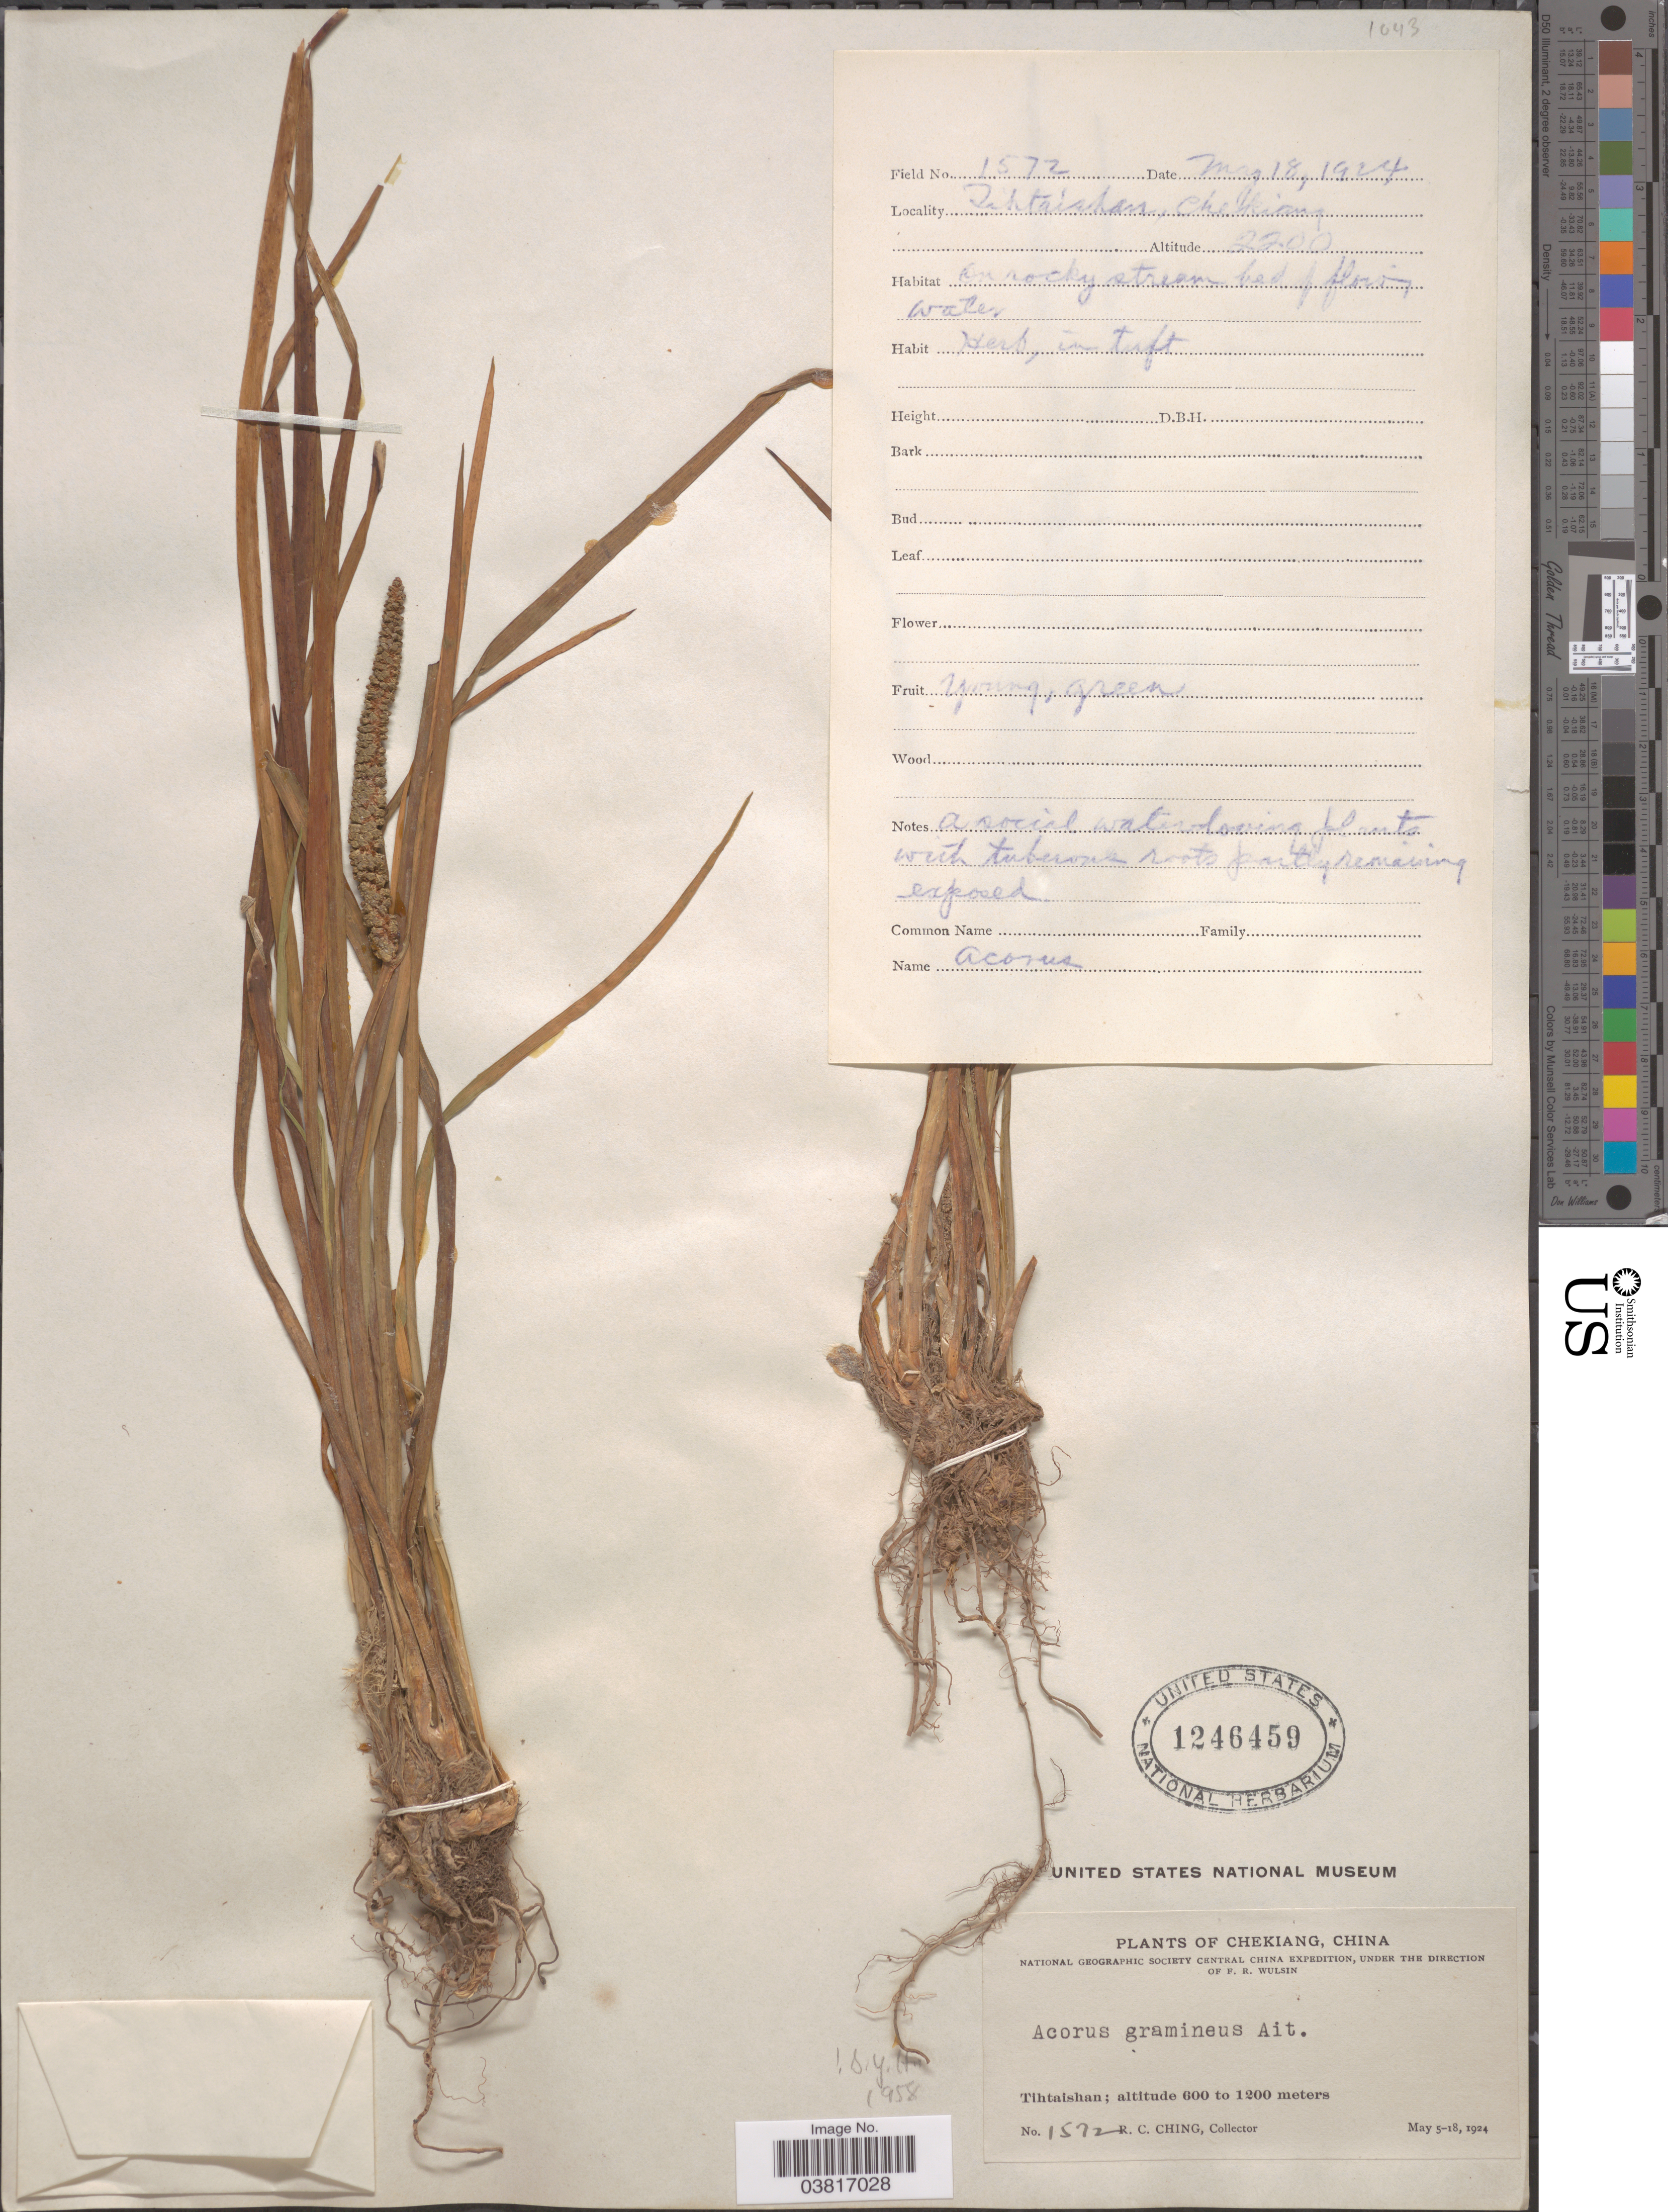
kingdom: Plantae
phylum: Tracheophyta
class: Liliopsida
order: Acorales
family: Acoraceae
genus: Acorus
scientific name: Acorus gramineus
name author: Sol. ex Aiton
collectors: R. C. Ching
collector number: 1572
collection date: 1924-05-18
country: China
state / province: Zhejiang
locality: Chekiang. Tihtaishan.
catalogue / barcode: US 1246459